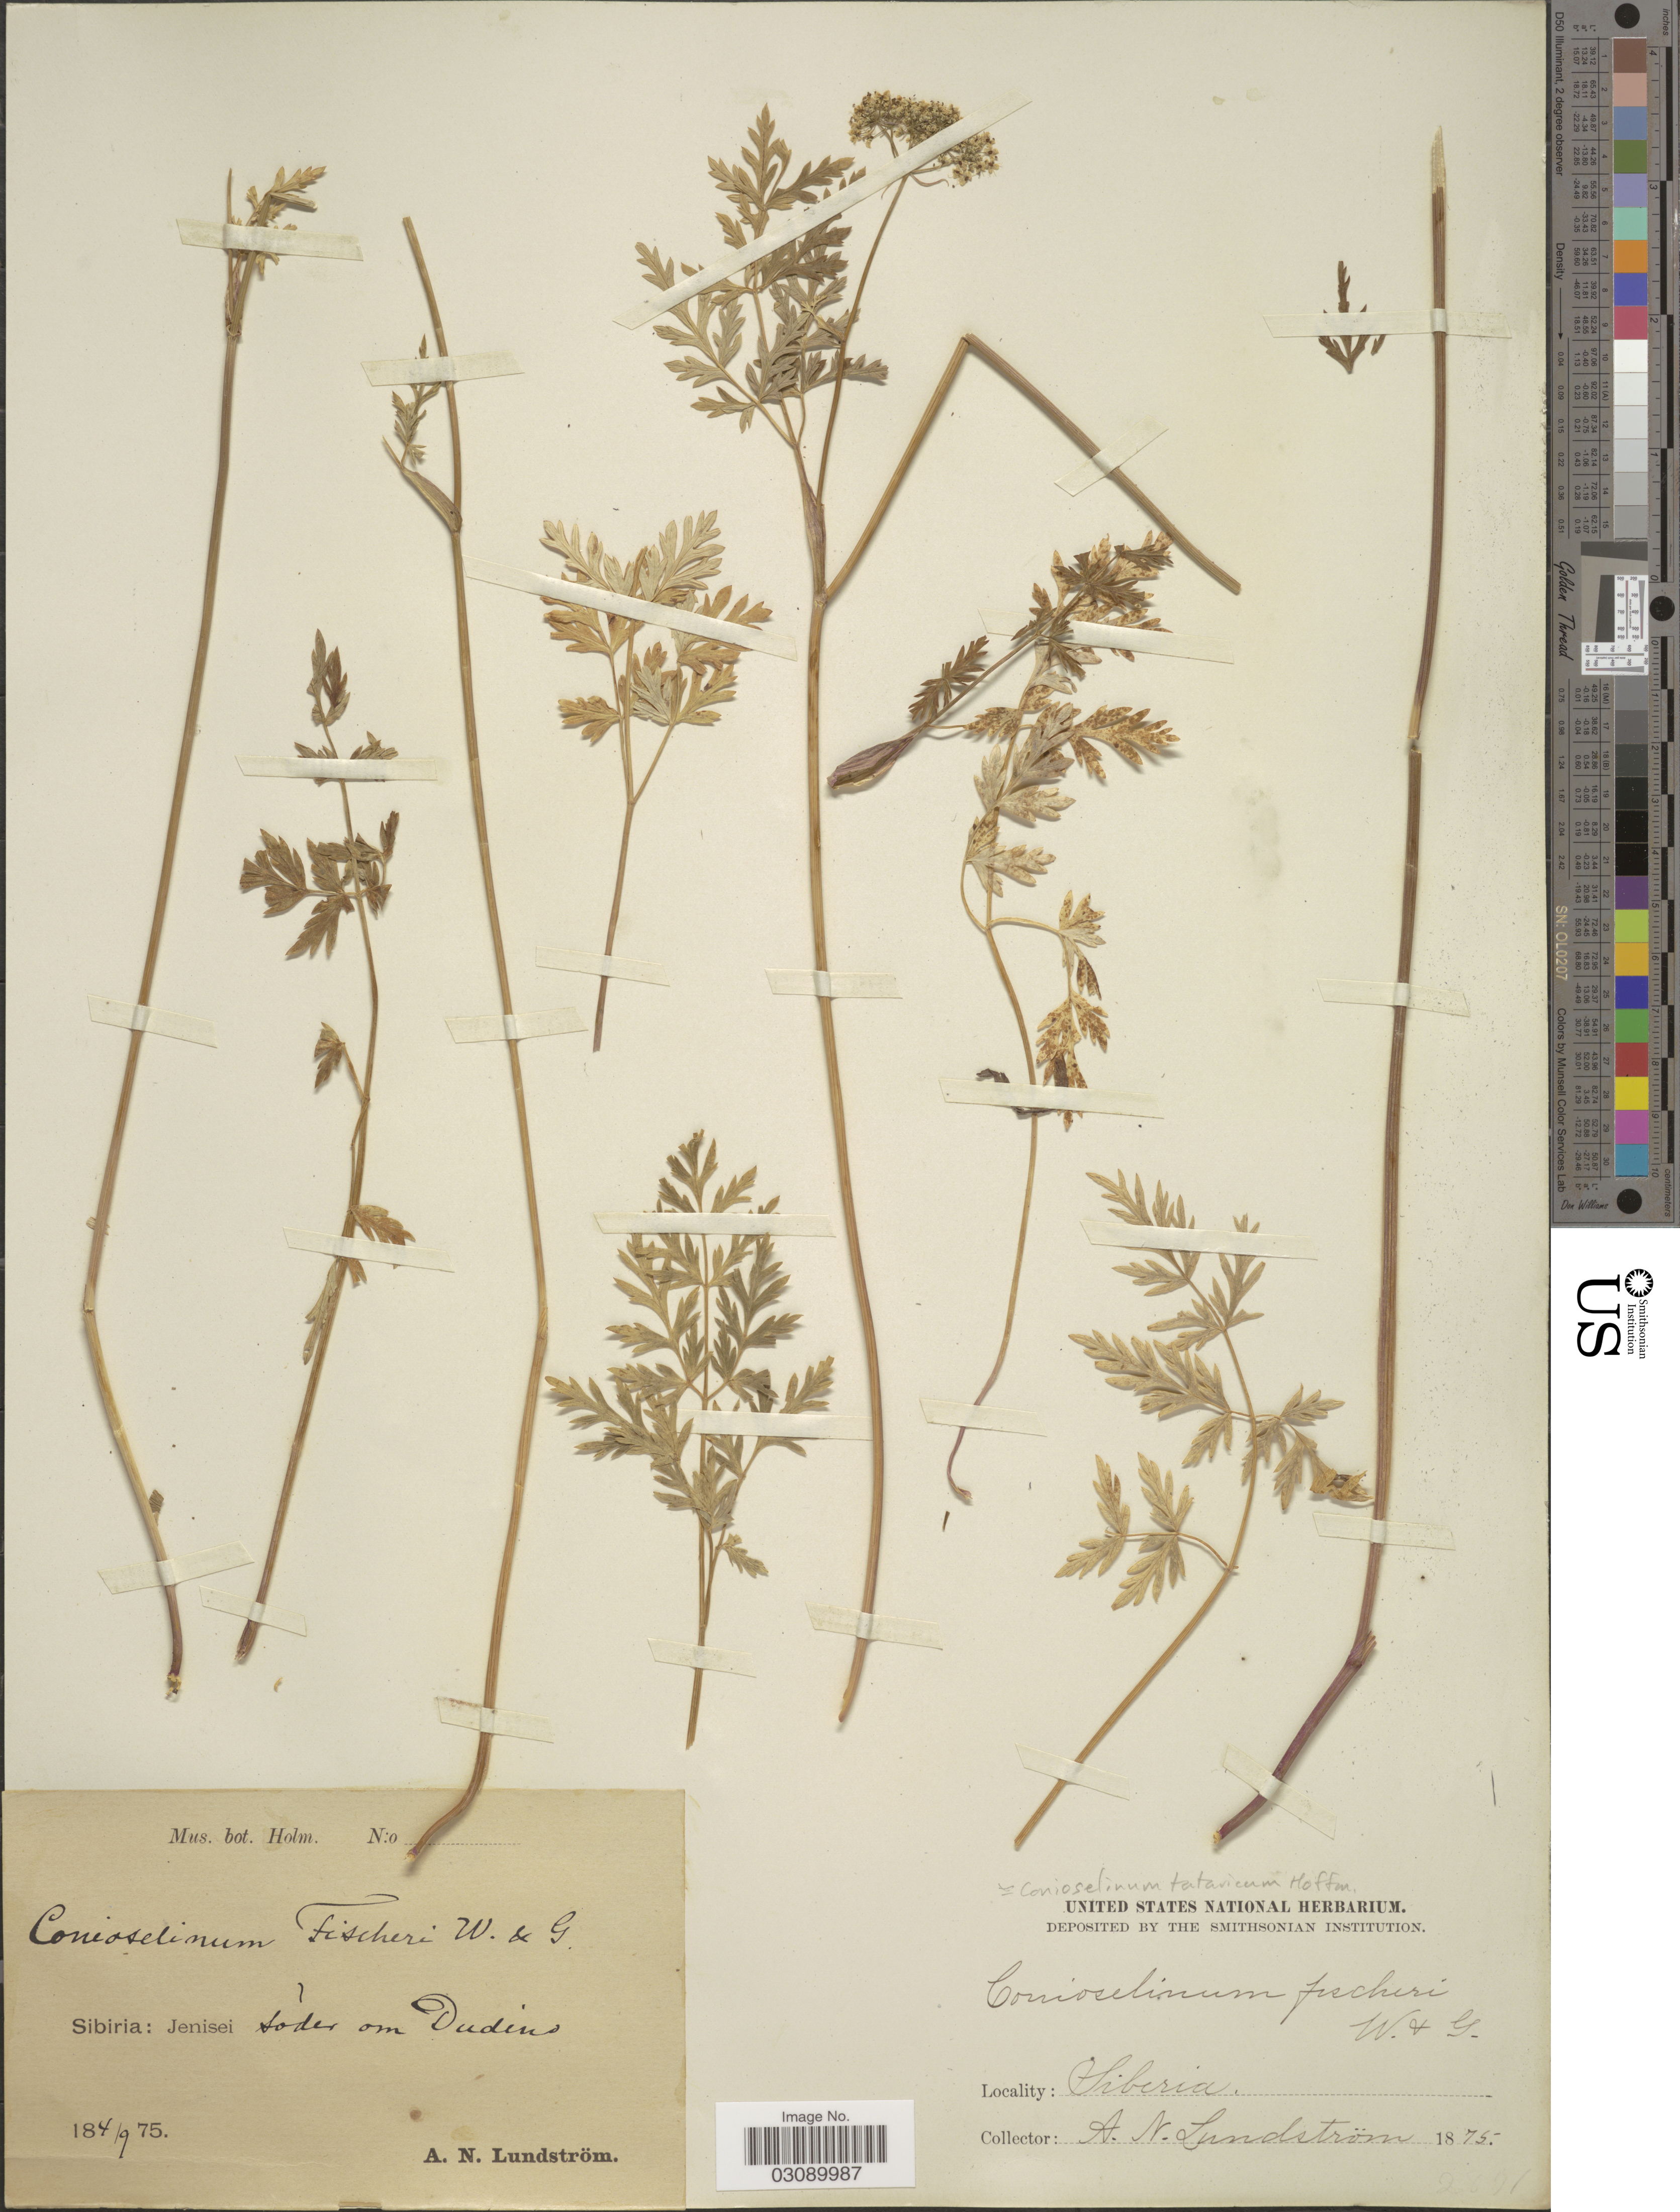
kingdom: Plantae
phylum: Tracheophyta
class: Magnoliopsida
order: Apiales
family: Apiaceae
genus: Conioselinum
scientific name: Conioselinum tataricum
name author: Hoffm.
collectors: A. N. Lundstrom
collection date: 1875-09-04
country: Russian Federation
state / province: Krasnoyarsk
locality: Sibiria: Jenisei sodes om Dudink.